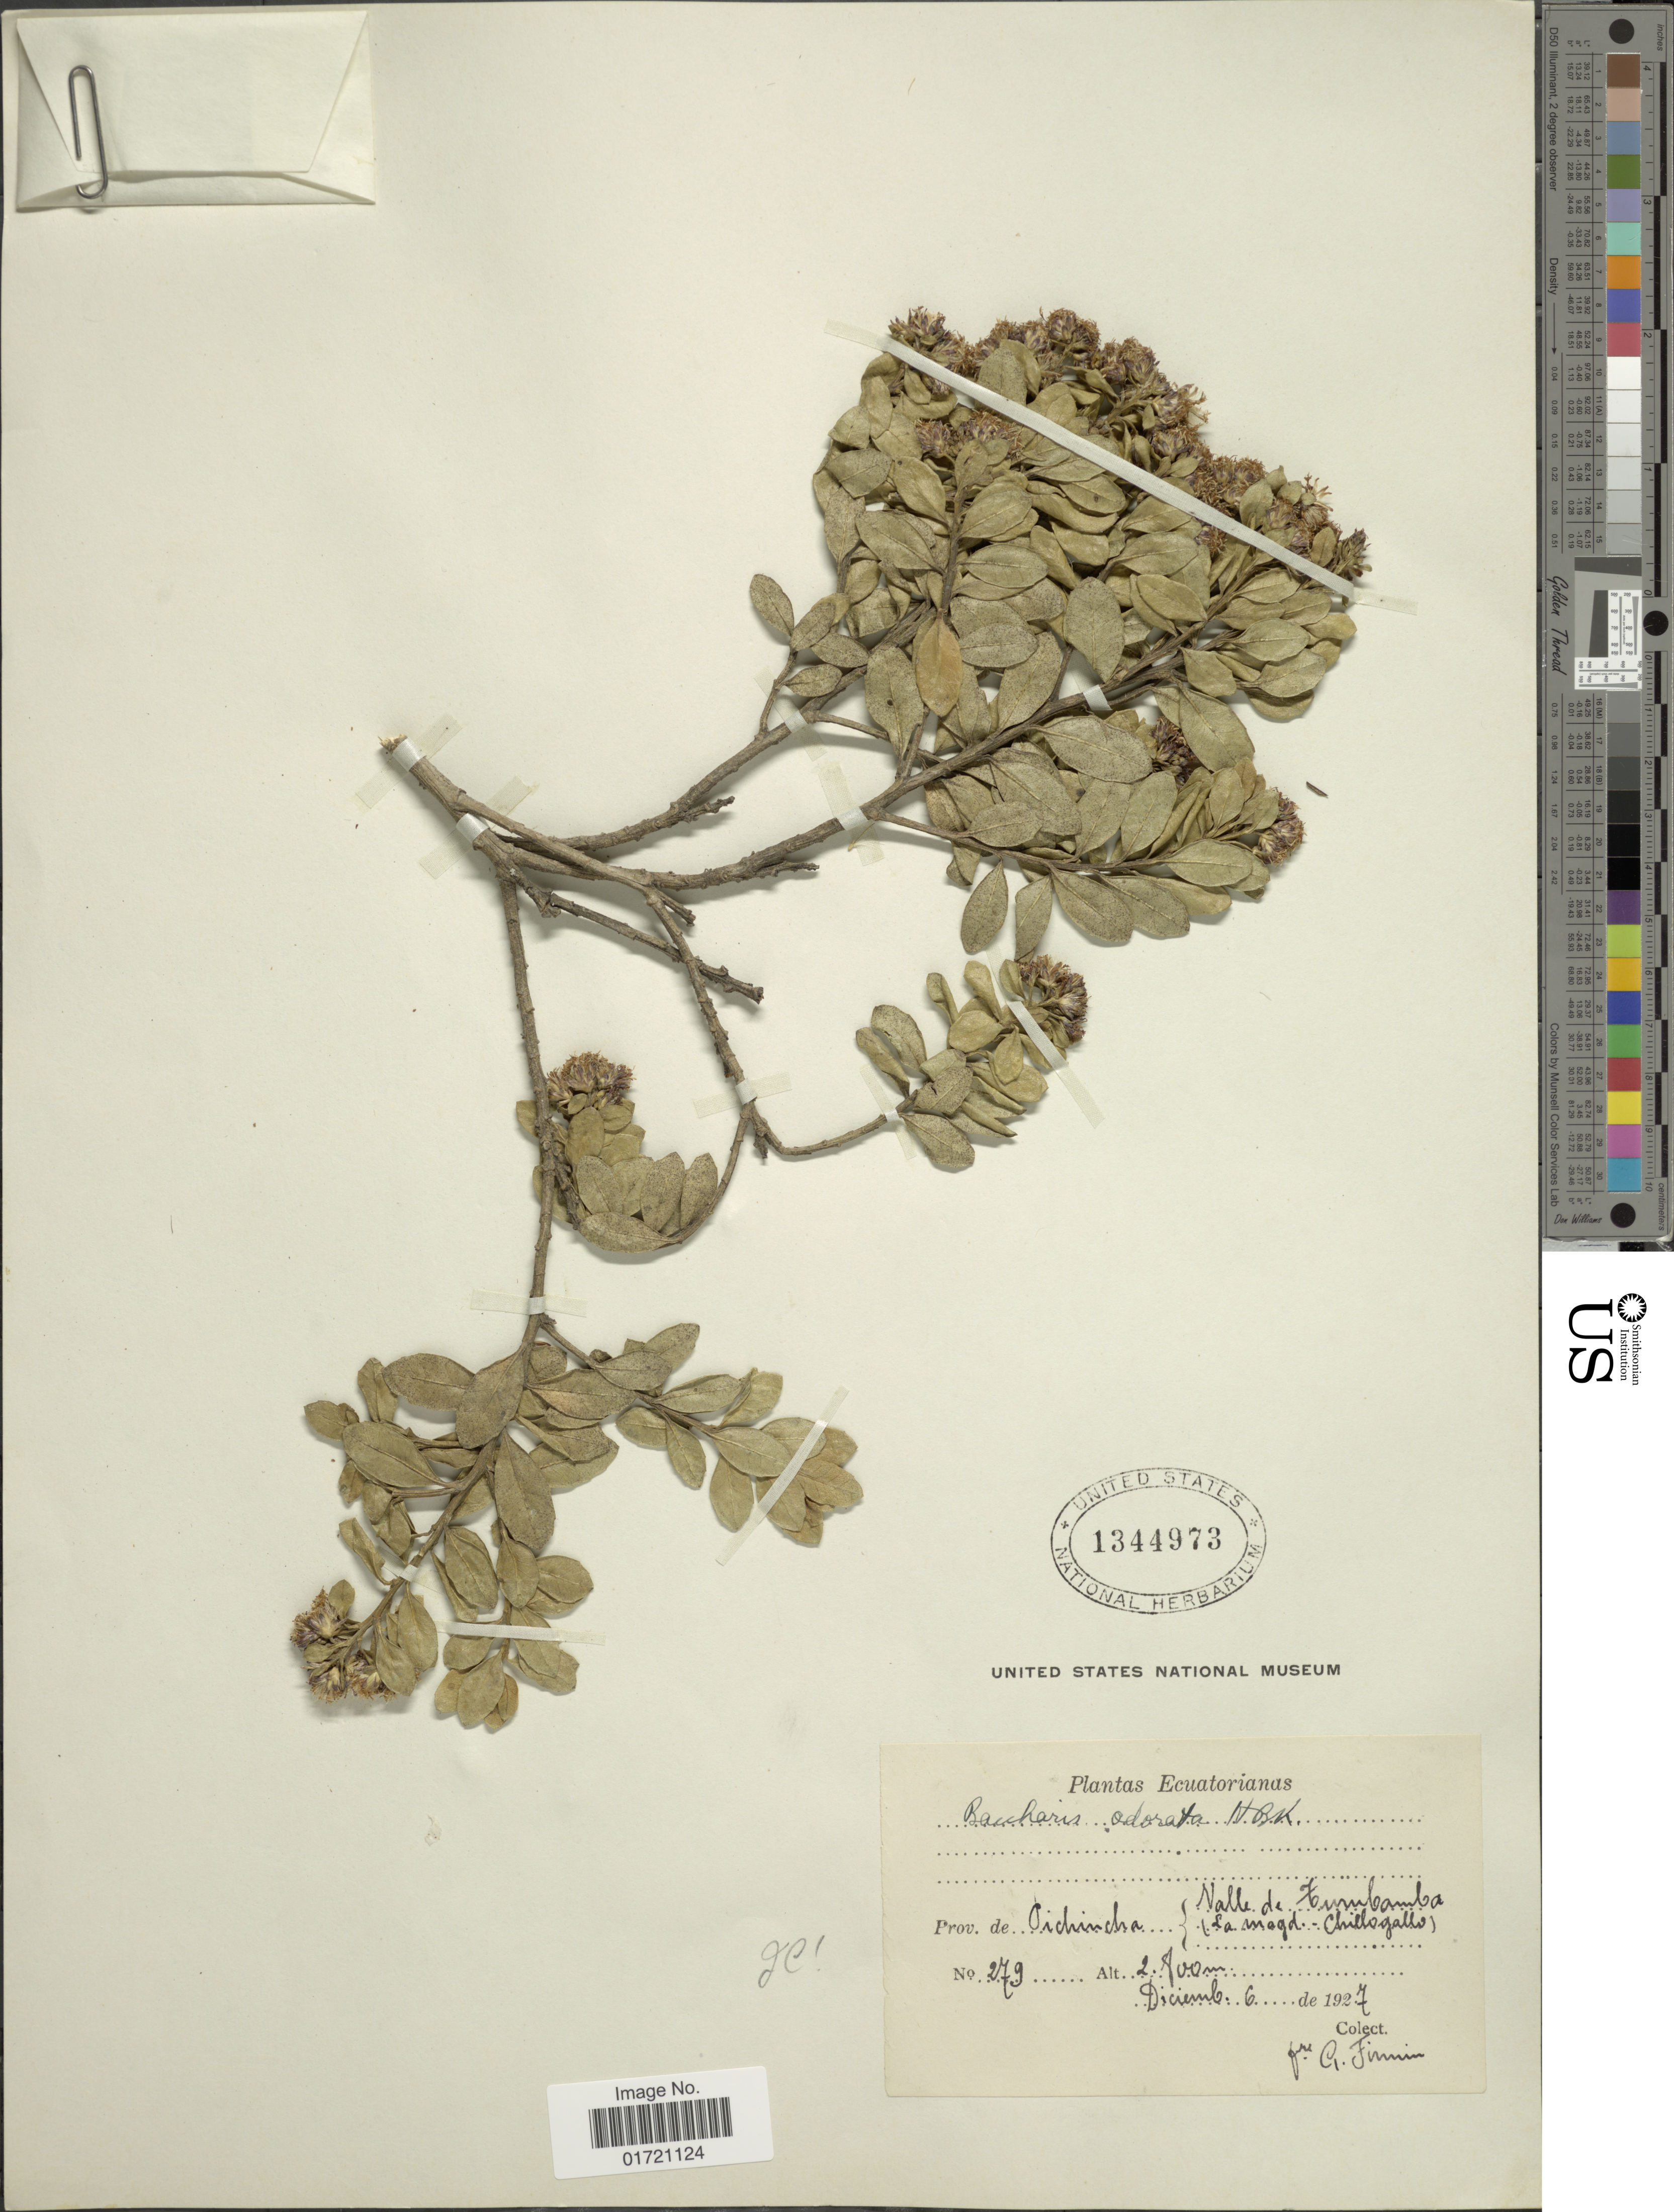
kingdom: Plantae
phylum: Tracheophyta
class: Magnoliopsida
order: Asterales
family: Asteraceae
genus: Baccharis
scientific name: Baccharis obovata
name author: Hook. & Arn.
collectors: F. Firmin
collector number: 279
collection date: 1927-12-06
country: Ecuador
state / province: Pichincha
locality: Prov. de Pichincha. Valle de Cumbamba (La Magd-Chillogallo).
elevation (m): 2700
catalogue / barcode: US 1344973